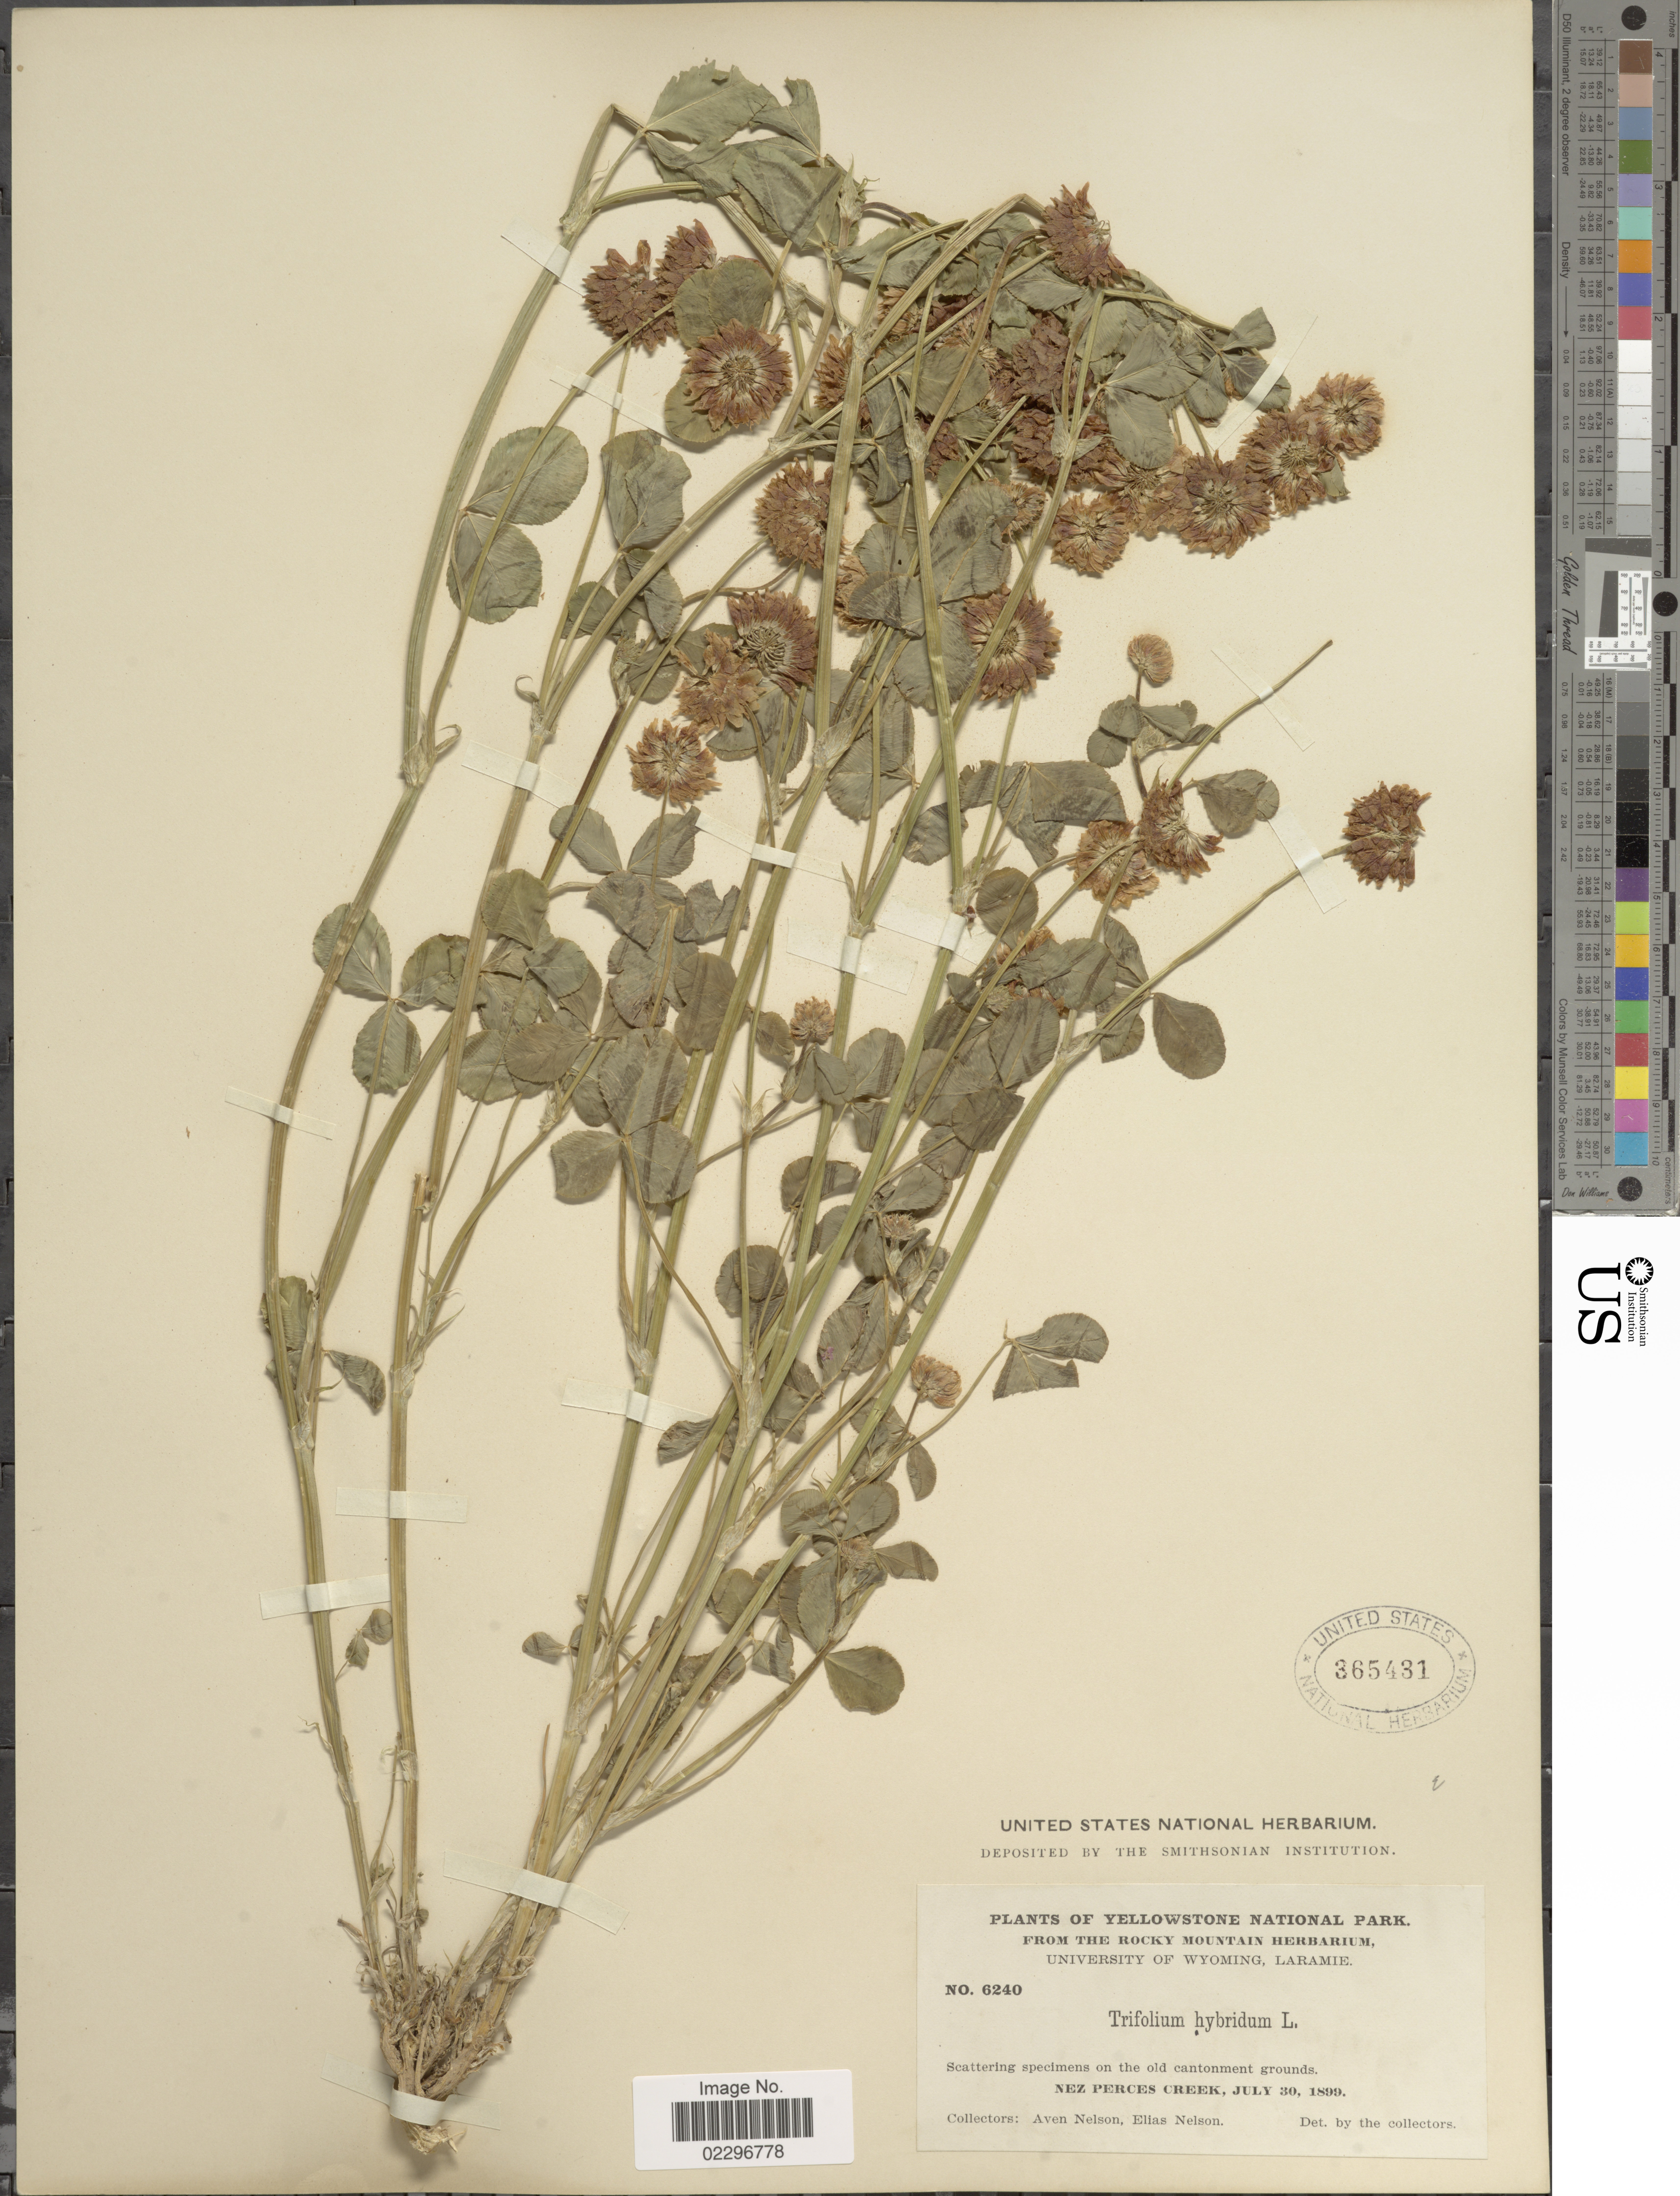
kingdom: Plantae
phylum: Tracheophyta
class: Magnoliopsida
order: Fabales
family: Fabaceae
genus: Trifolium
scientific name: Trifolium hybridum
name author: L.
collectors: A. Nelson & E. Nelson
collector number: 6240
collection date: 1899-07-30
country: United States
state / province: Wyoming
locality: Yellowstone National Park. on the old cantonment grounds. Nez Perces Creek.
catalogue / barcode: US 365431